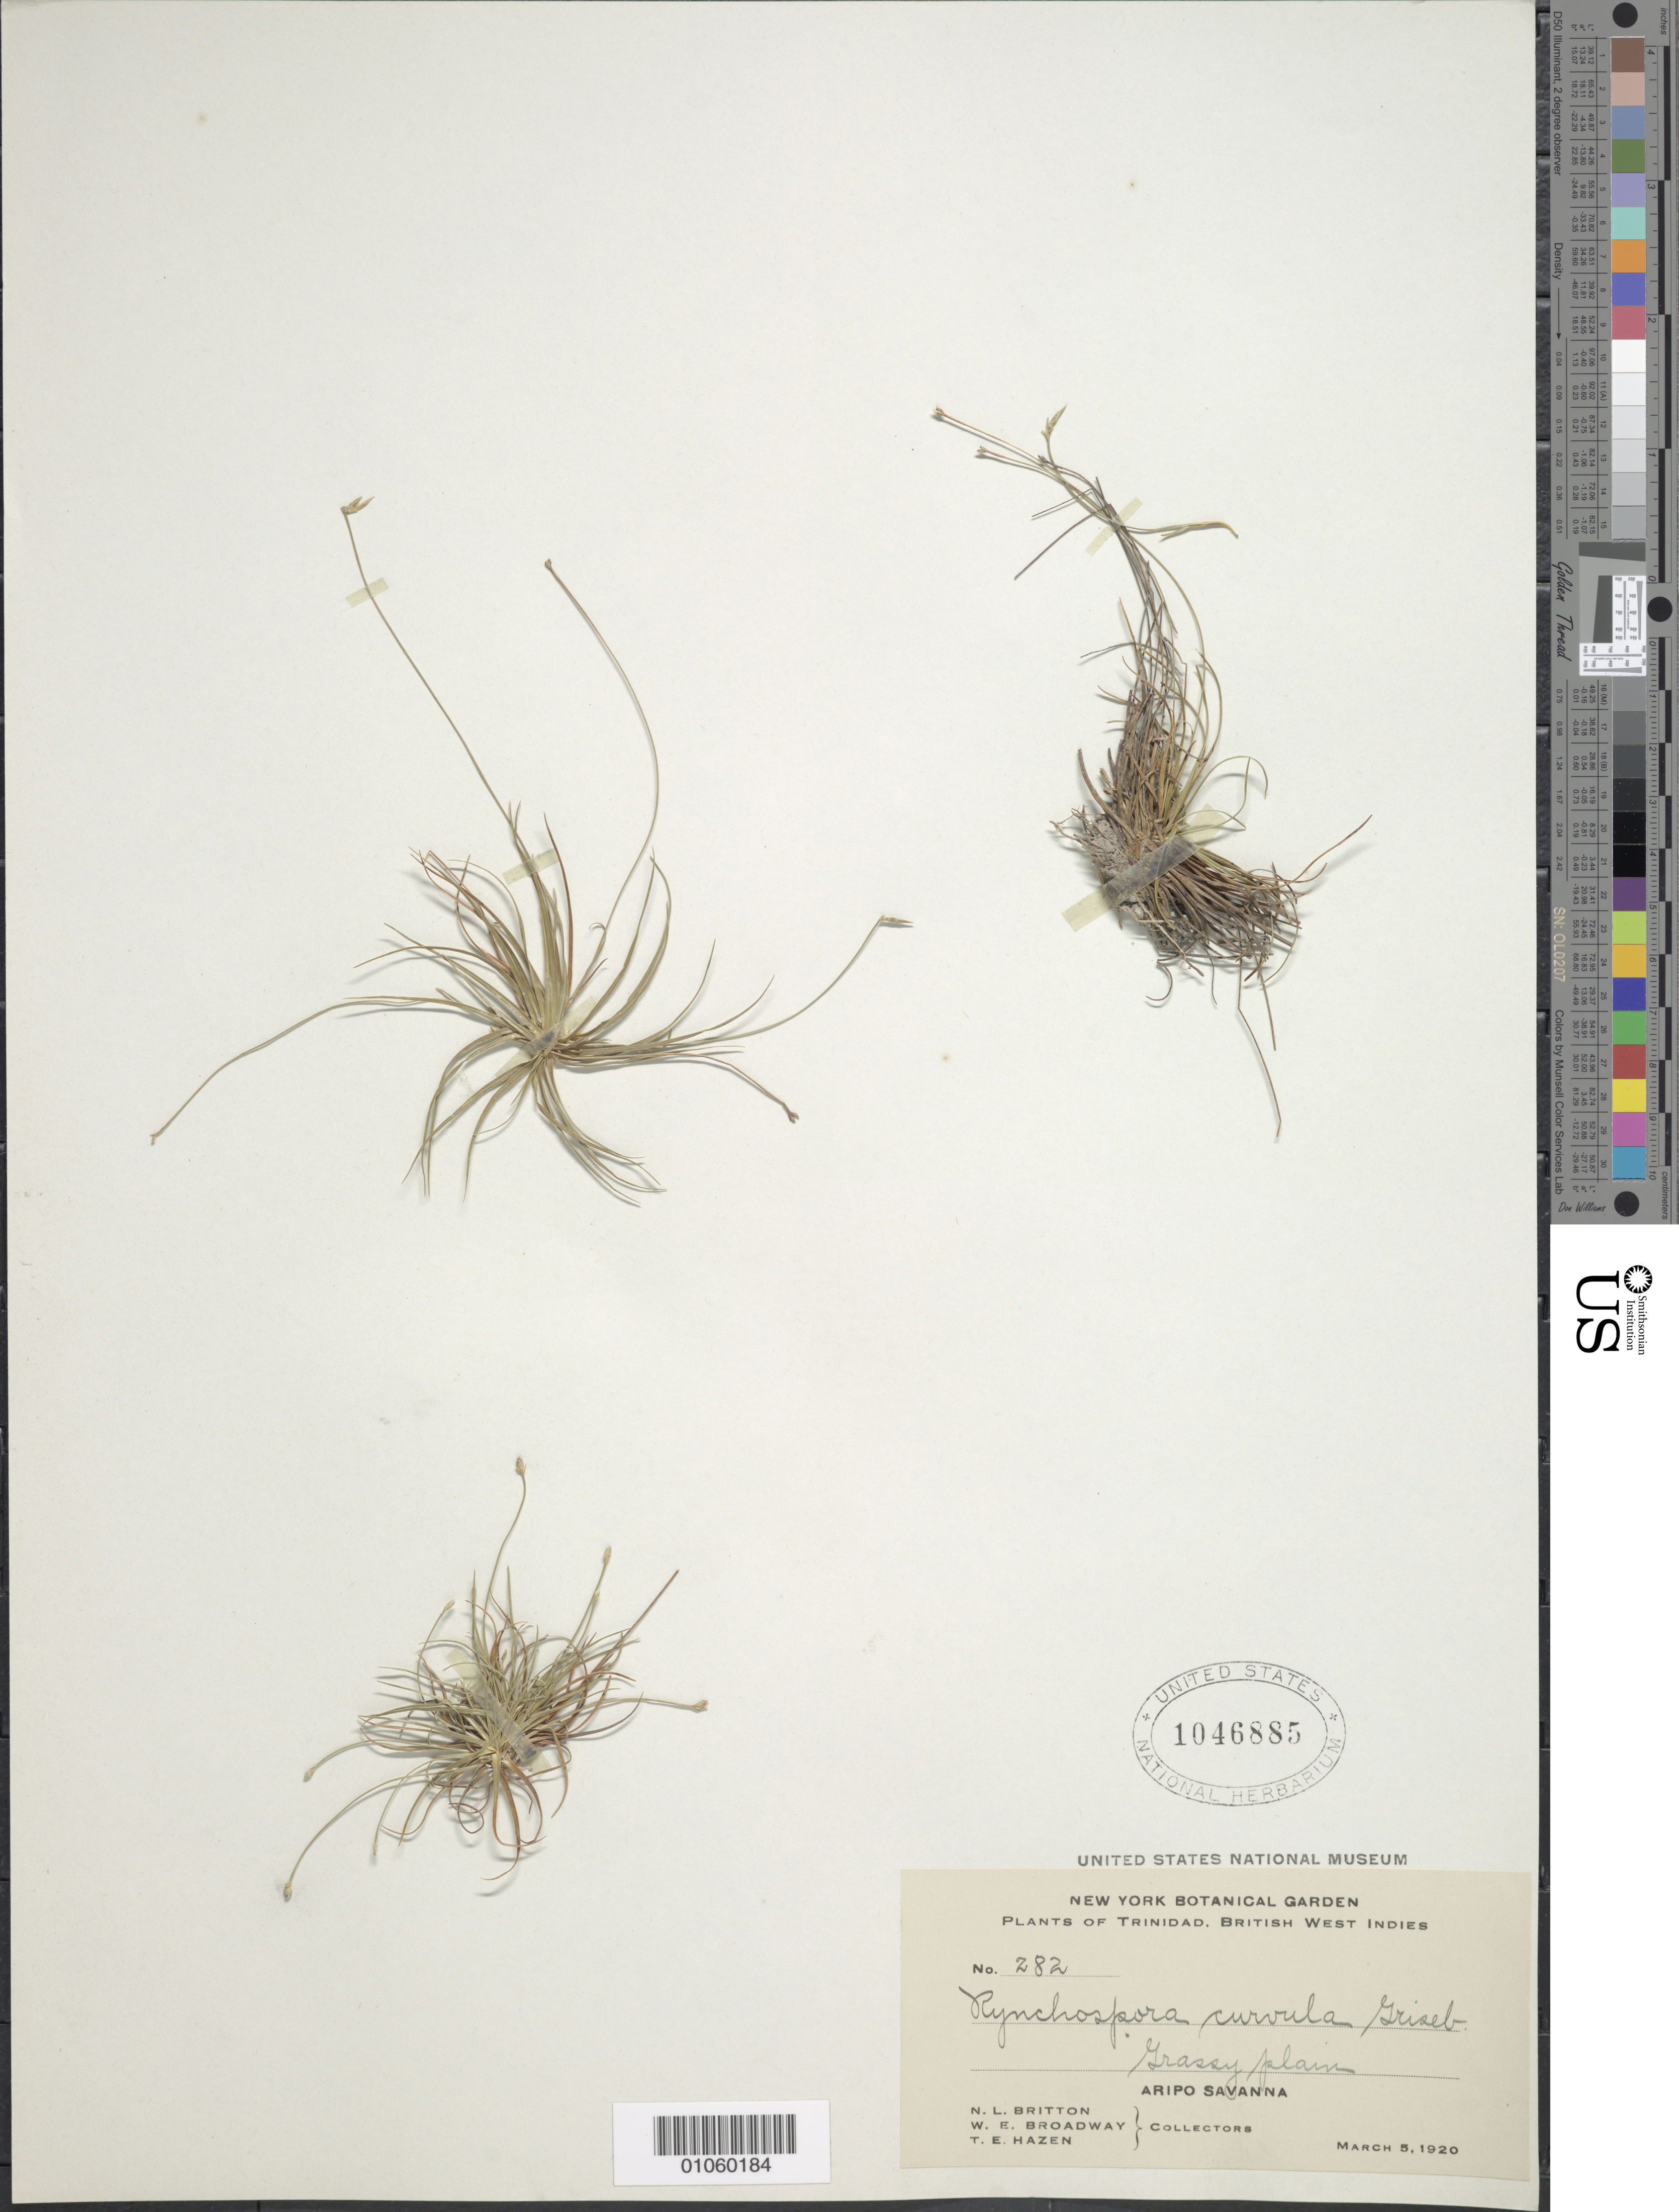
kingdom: Plantae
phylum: Tracheophyta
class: Liliopsida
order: Poales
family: Cyperaceae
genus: Rhynchospora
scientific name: Rhynchospora curvula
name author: Griseb.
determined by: Alves, K.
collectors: N. Britton, W. E. Broadway & T. E. Hazen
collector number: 282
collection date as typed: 05 Mar 1920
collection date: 1920-03-05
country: Trinidad and Tobago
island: Trinidad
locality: Aripo Savanna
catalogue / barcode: US 1046885